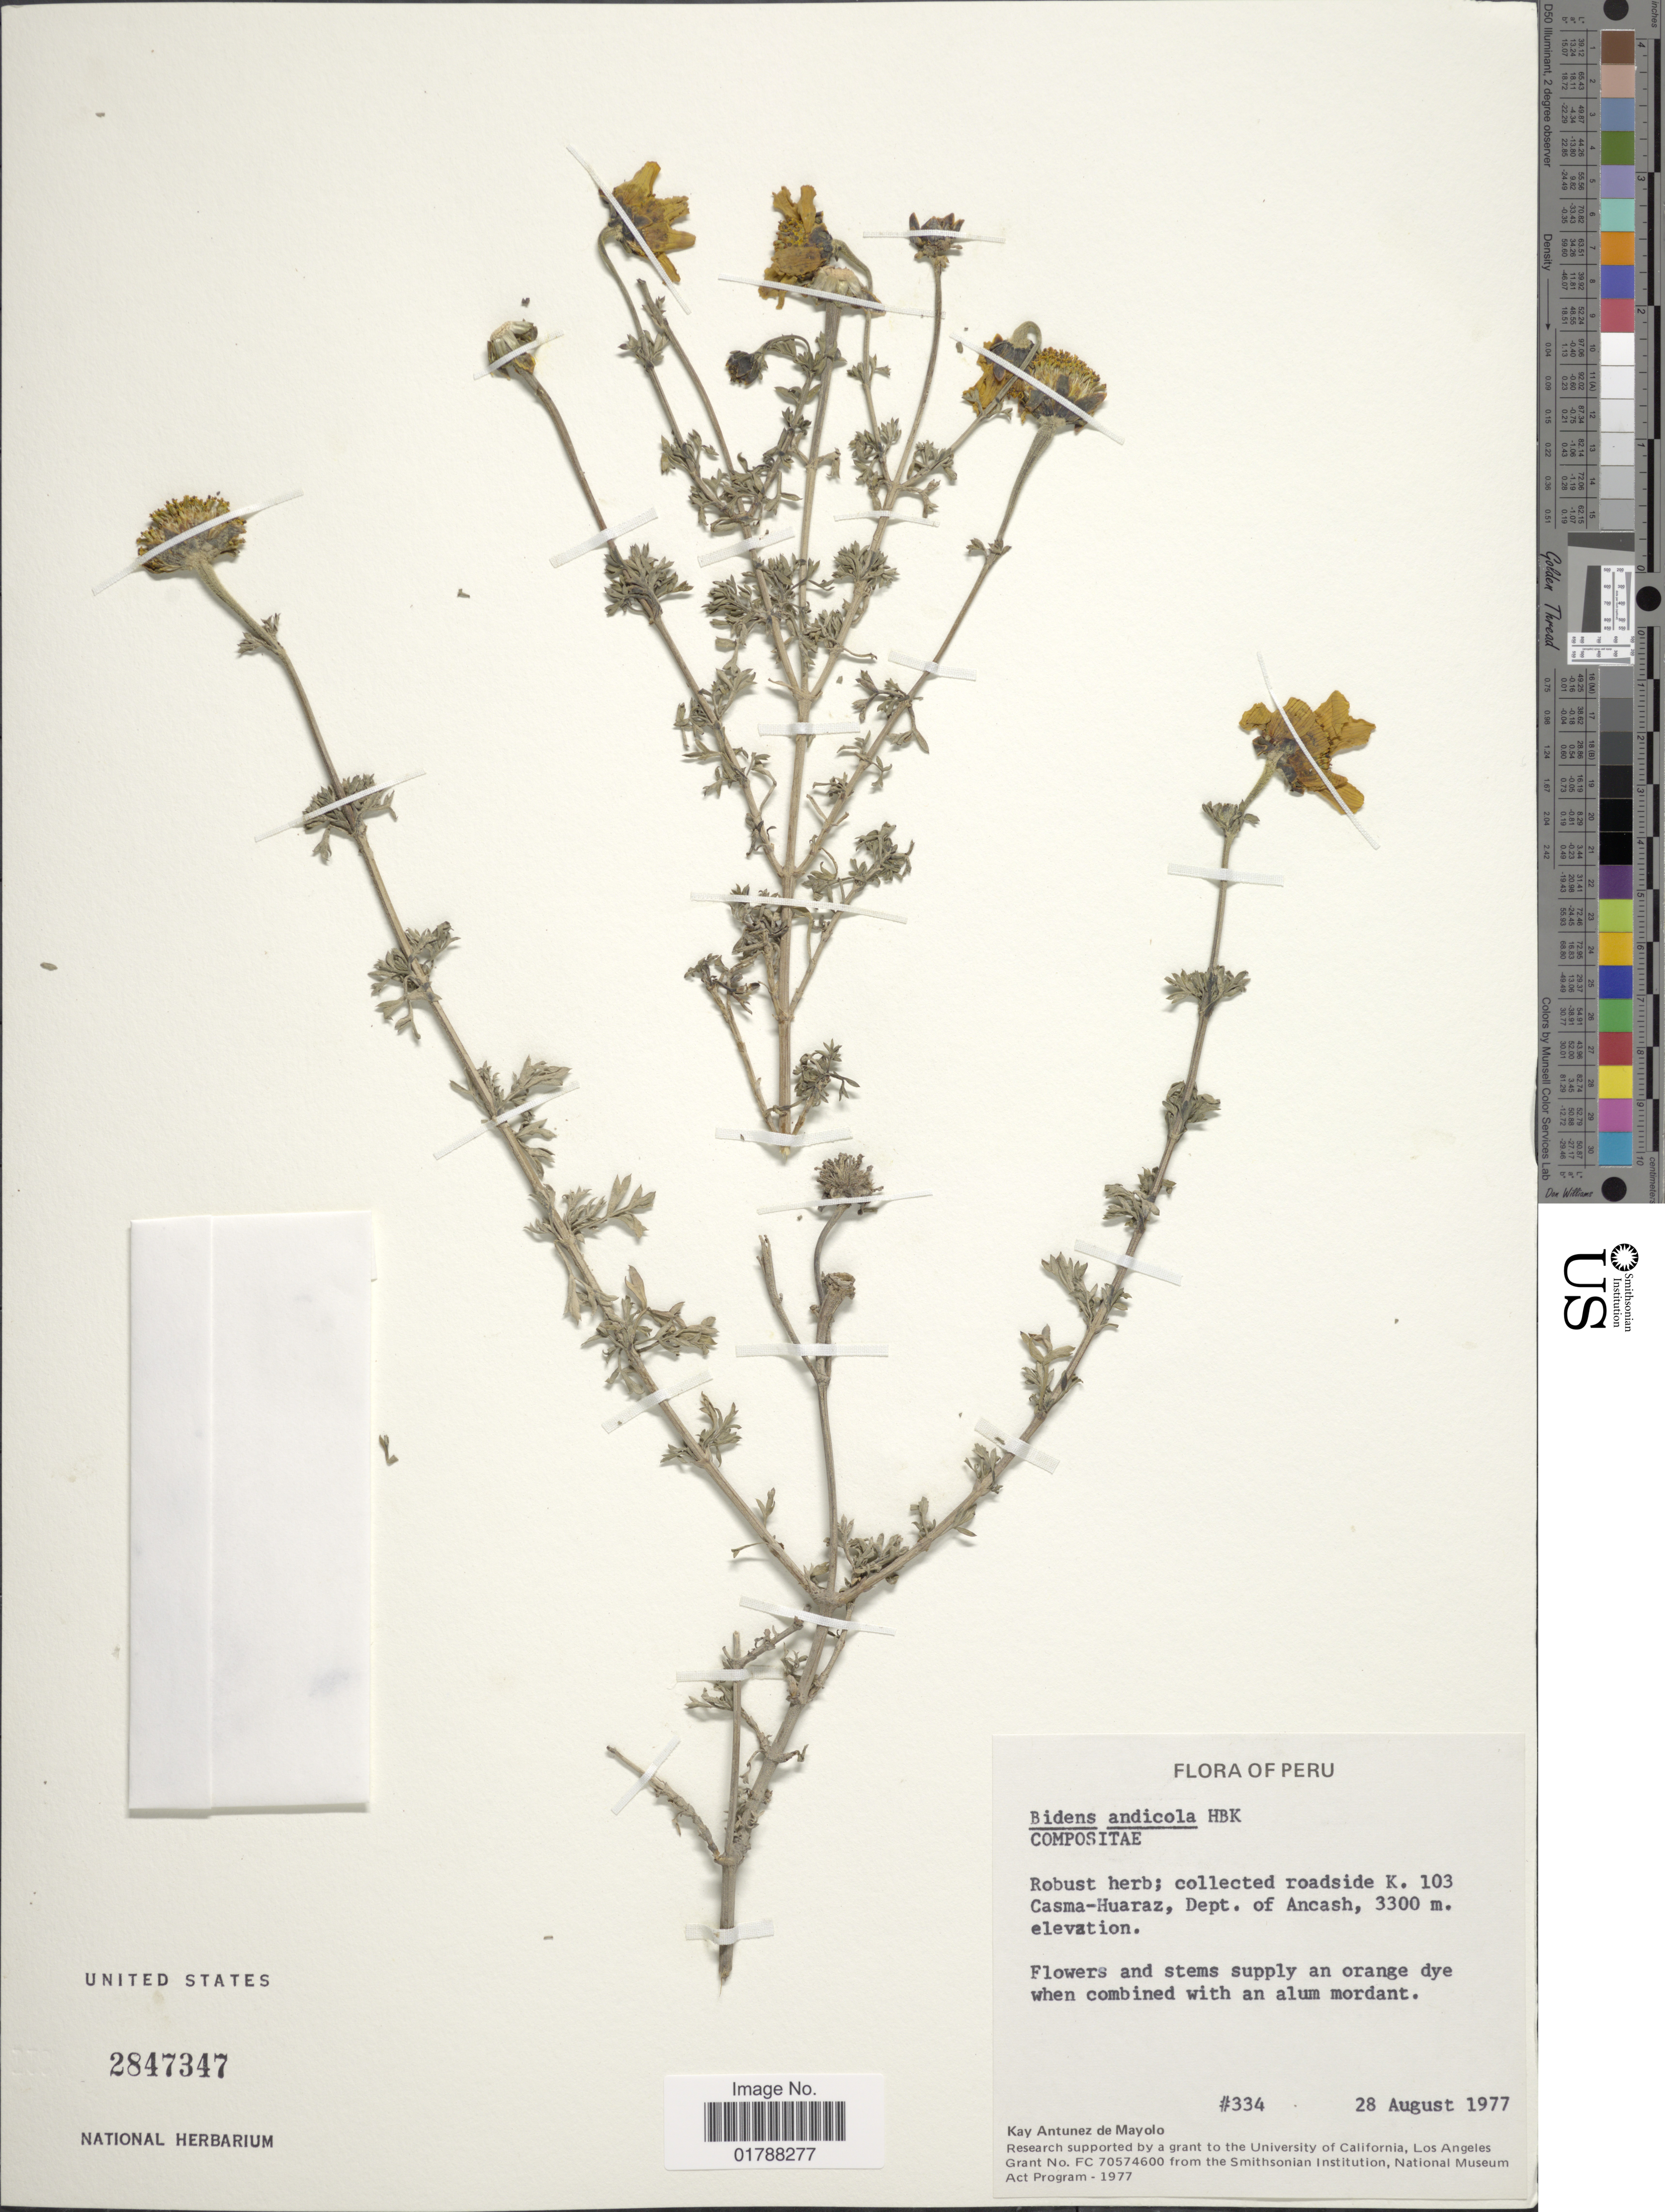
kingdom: Plantae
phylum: Tracheophyta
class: Magnoliopsida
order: Asterales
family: Asteraceae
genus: Bidens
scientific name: Bidens andicola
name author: Kunth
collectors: K. Antunez de Mayolo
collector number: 334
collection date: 1977-08-28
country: Peru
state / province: Ancash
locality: Roadside K. 103 Casma-Huaraz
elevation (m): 3300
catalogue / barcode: US 2847347